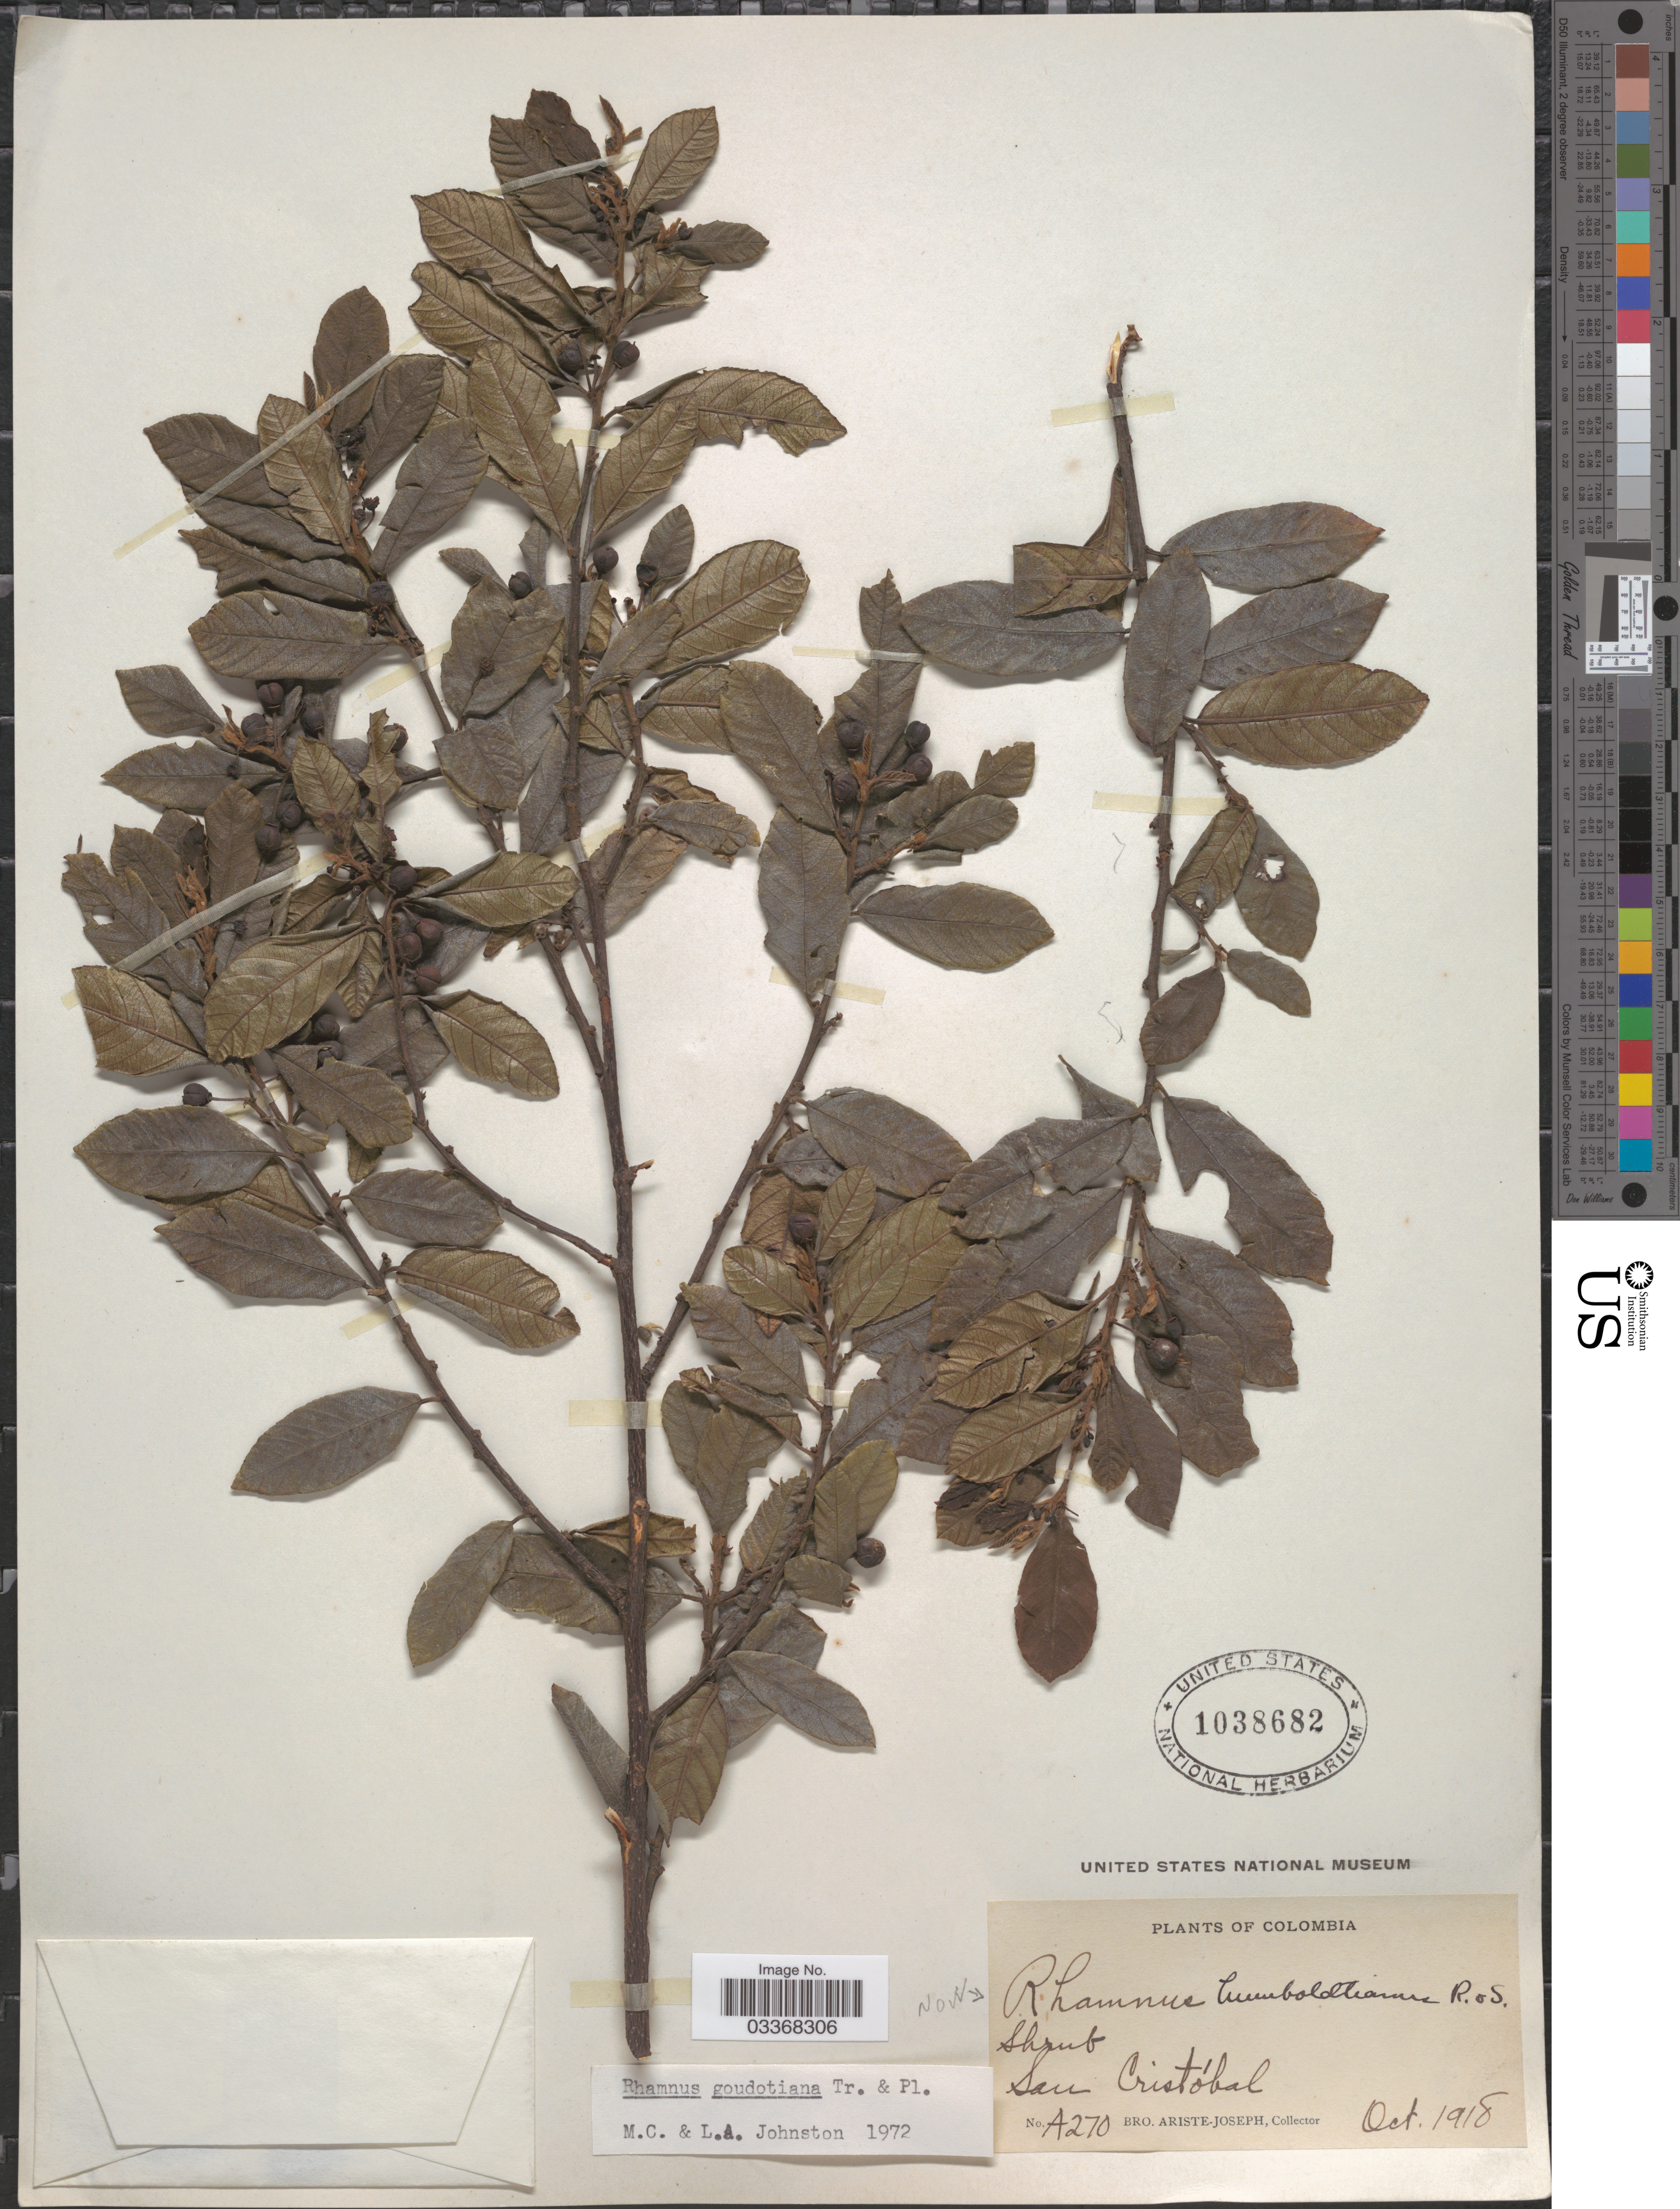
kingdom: Plantae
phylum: Tracheophyta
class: Magnoliopsida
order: Rosales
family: Rhamnaceae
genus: Frangula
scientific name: Frangula goudotiana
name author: (Triana & Planch.) Grubov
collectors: Bro. Ariste-Joseph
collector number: A270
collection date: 1918-10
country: Colombia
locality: San Cristóbal.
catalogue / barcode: US 1038682